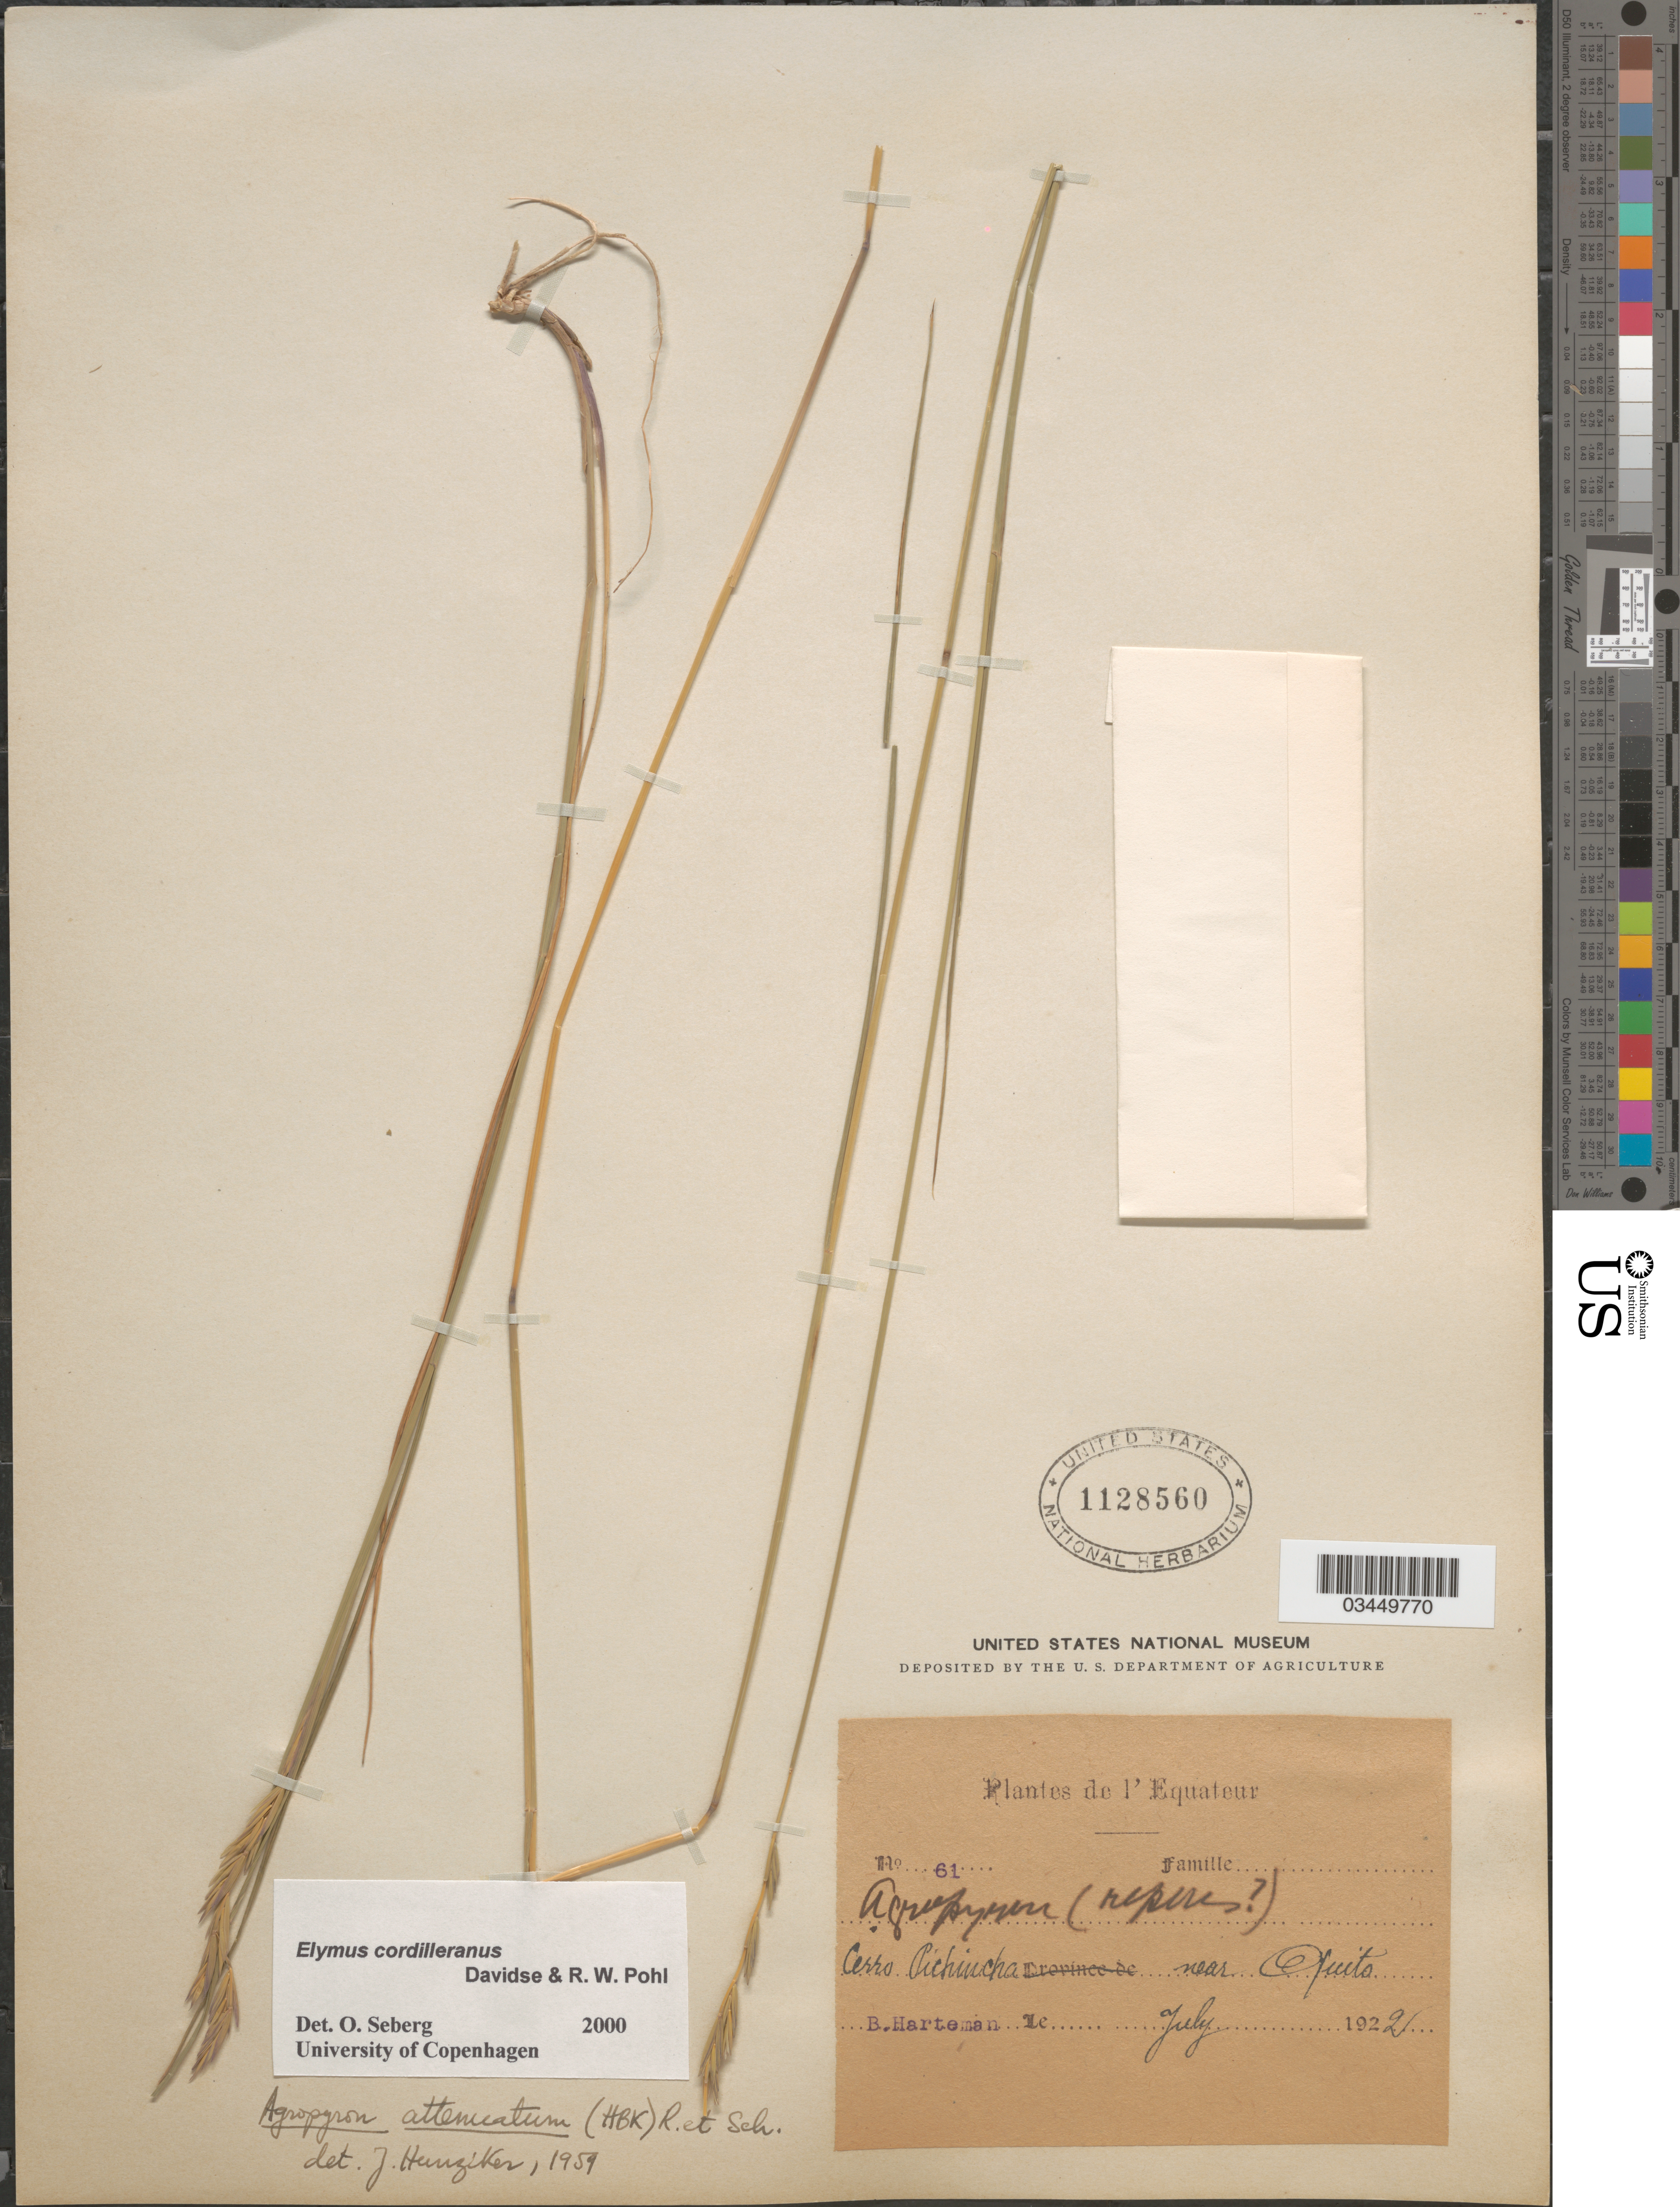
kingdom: Plantae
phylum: Tracheophyta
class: Liliopsida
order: Poales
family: Poaceae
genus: Elymus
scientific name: Elymus cordilleranus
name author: Davidse & R.W. Pohl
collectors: B. Harteman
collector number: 61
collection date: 1922-07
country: Ecuador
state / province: Pichincha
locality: Cerro Pichincha, near Quito.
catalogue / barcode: US 1128560